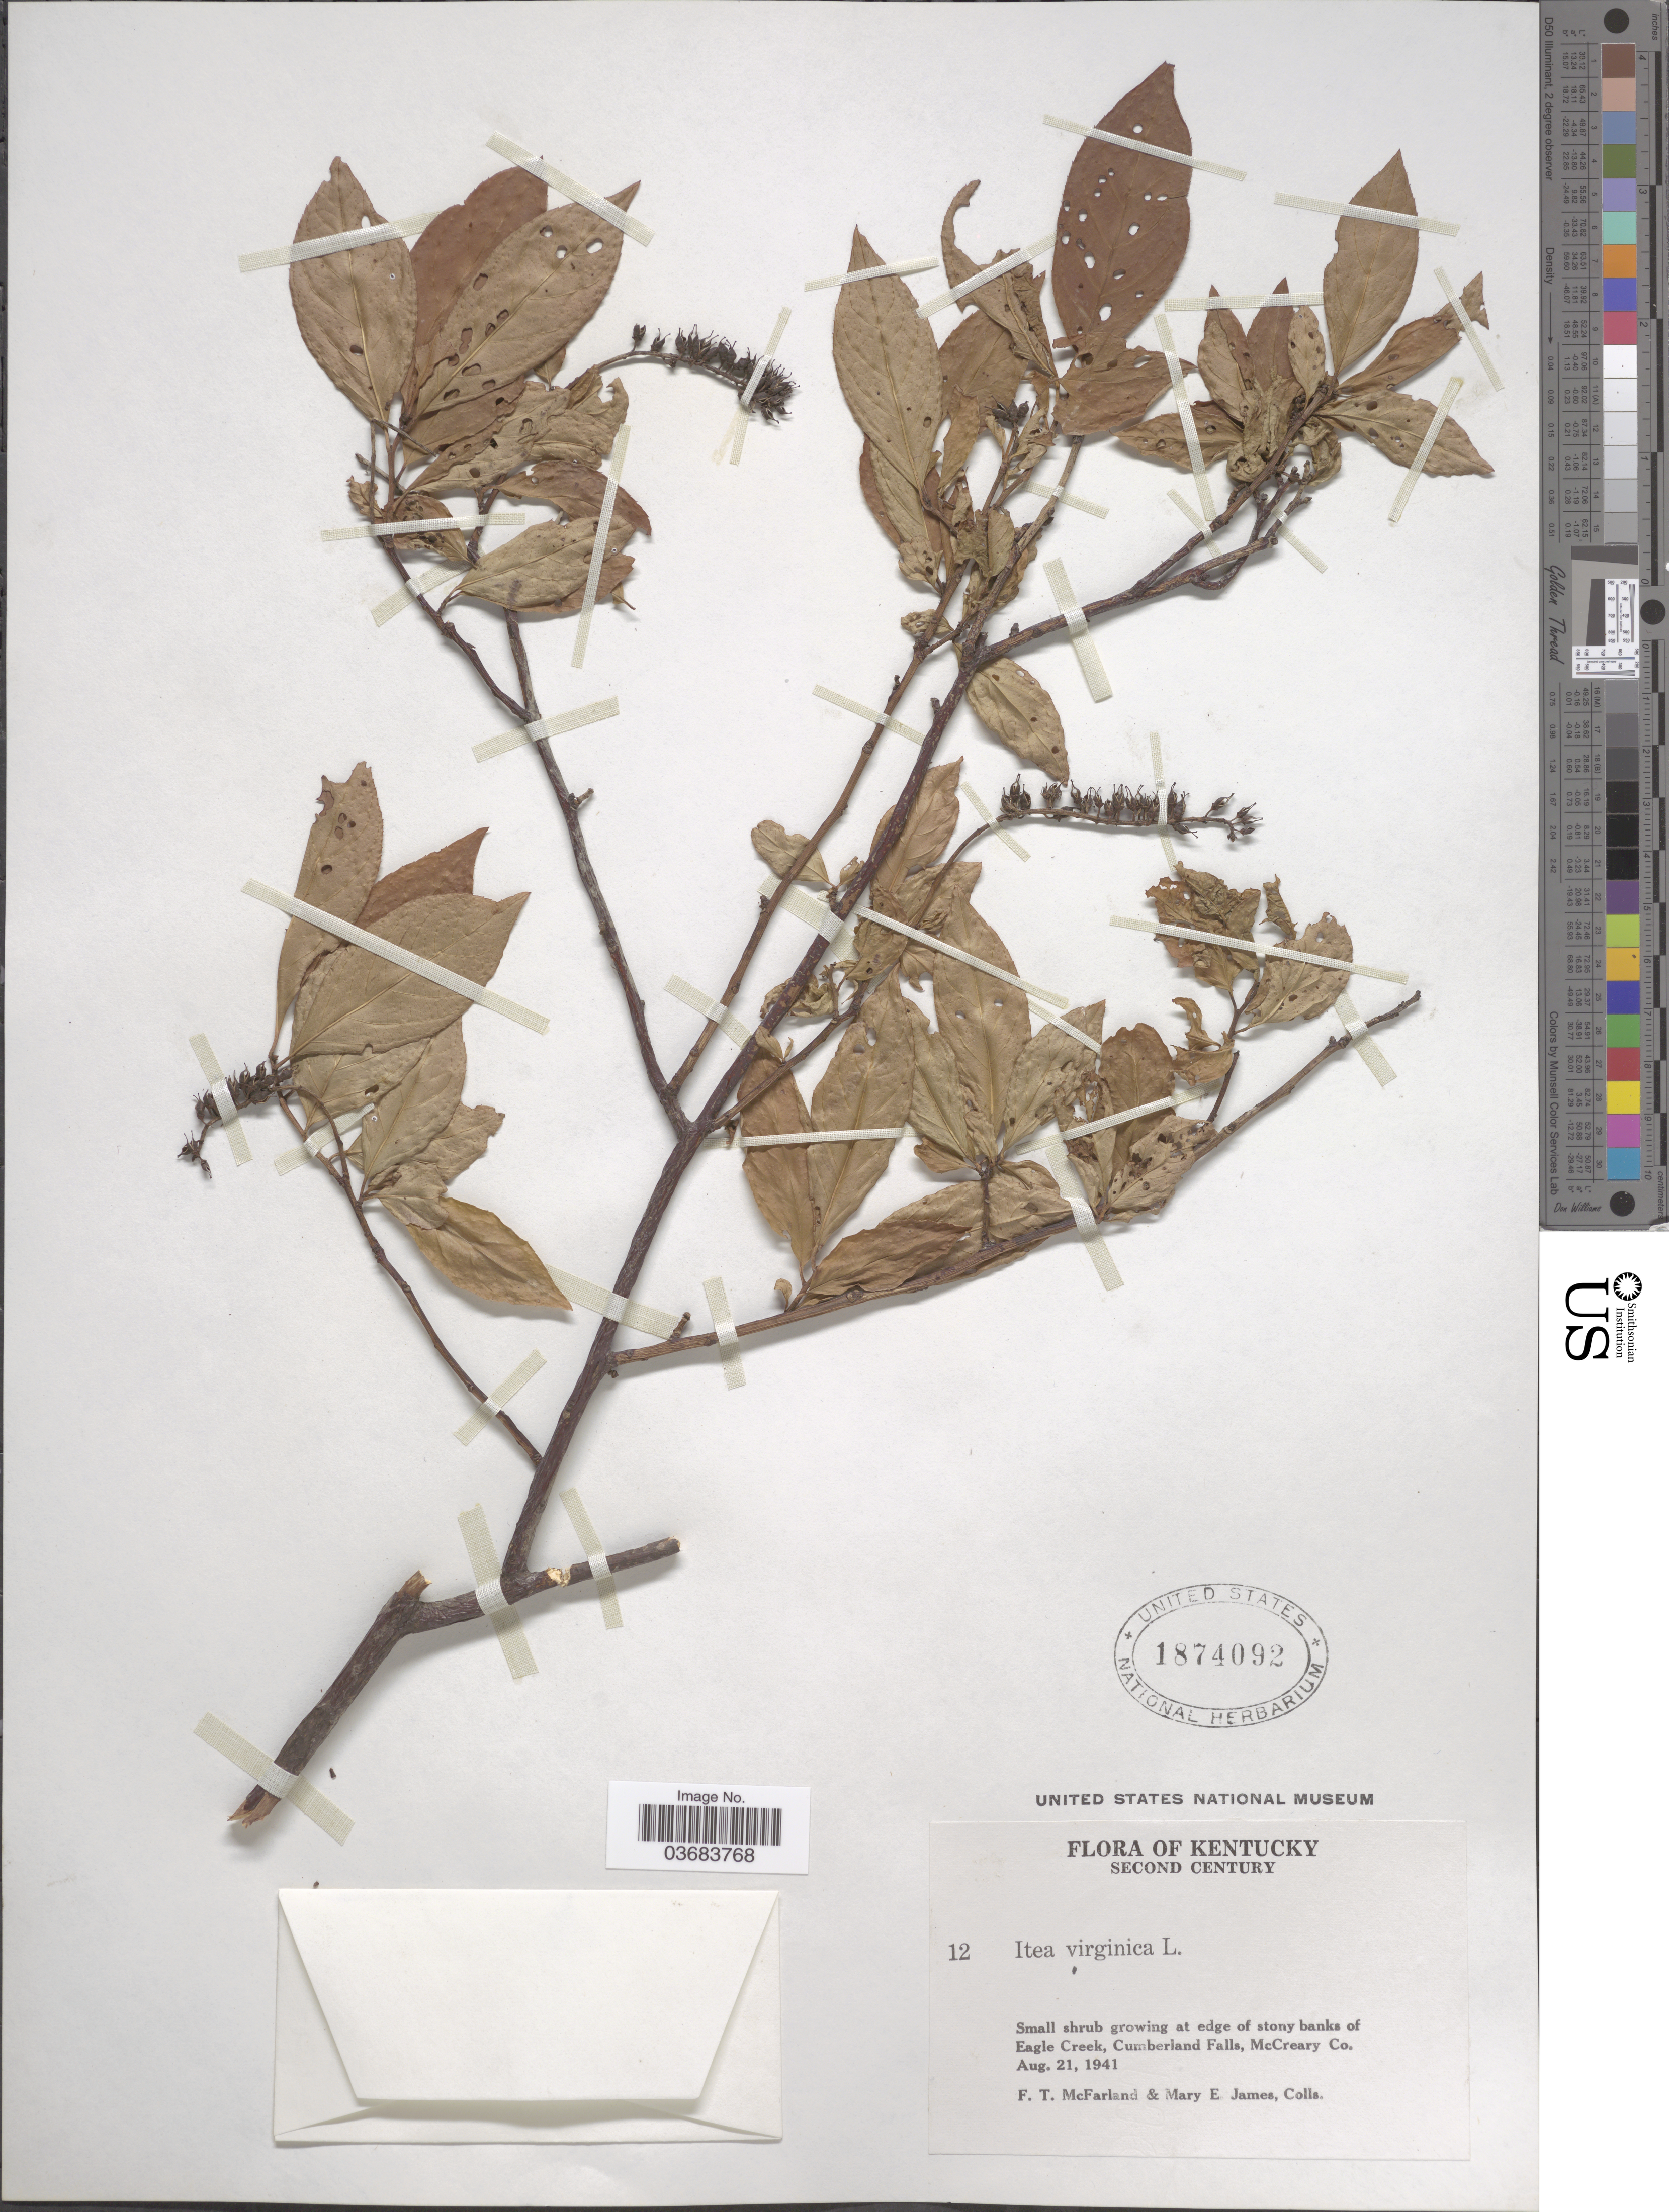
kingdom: Plantae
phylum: Tracheophyta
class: Magnoliopsida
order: Saxifragales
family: Iteaceae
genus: Itea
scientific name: Itea virginica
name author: L.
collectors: F. McFarland & M. James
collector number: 12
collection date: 1941-08-21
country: United States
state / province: Kentucky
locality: Second Century. Small shrub growing at edge of stony banks of Eagle Creek, Cumberland Falls, McCreary Co.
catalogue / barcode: US 1874092